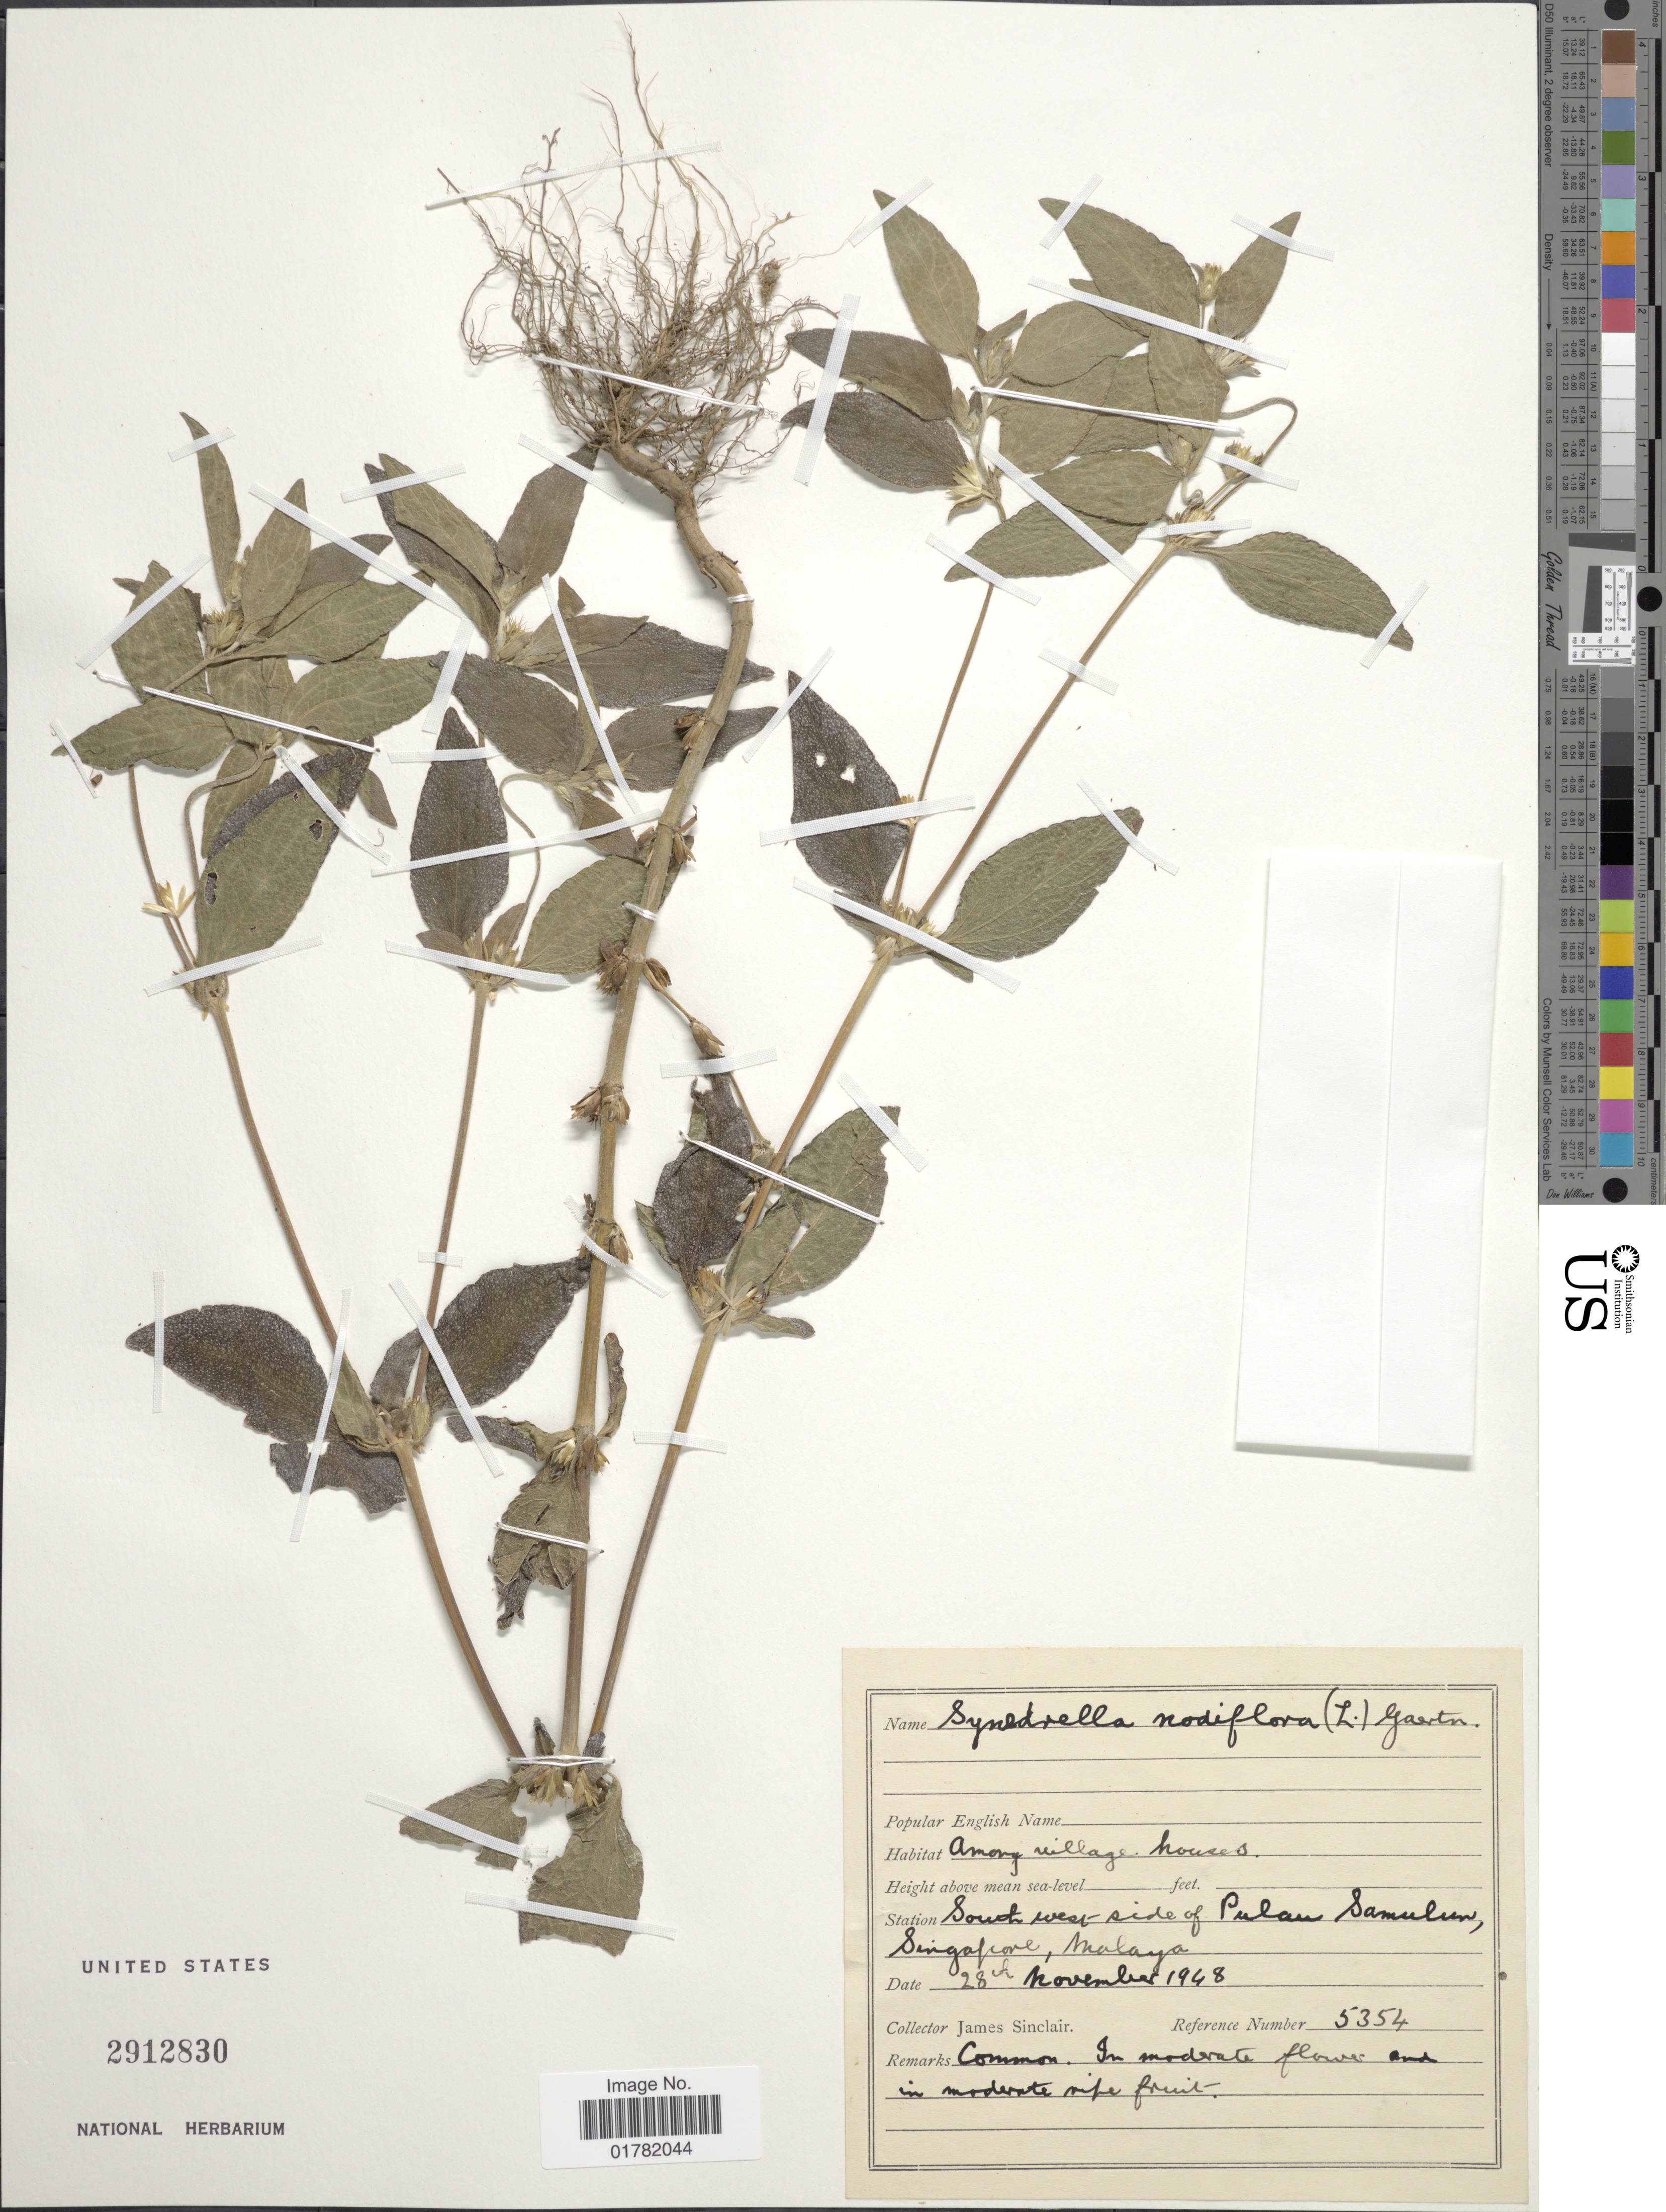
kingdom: Plantae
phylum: Tracheophyta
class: Magnoliopsida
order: Asterales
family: Asteraceae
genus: Synedrella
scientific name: Synedrella nodiflora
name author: (L.) Gaertn.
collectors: J. Sinclair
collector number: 5354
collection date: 1948-11-28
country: Singapore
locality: Among villages houses, South west of Pulan Samulan, Malaya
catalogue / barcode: US 2912830